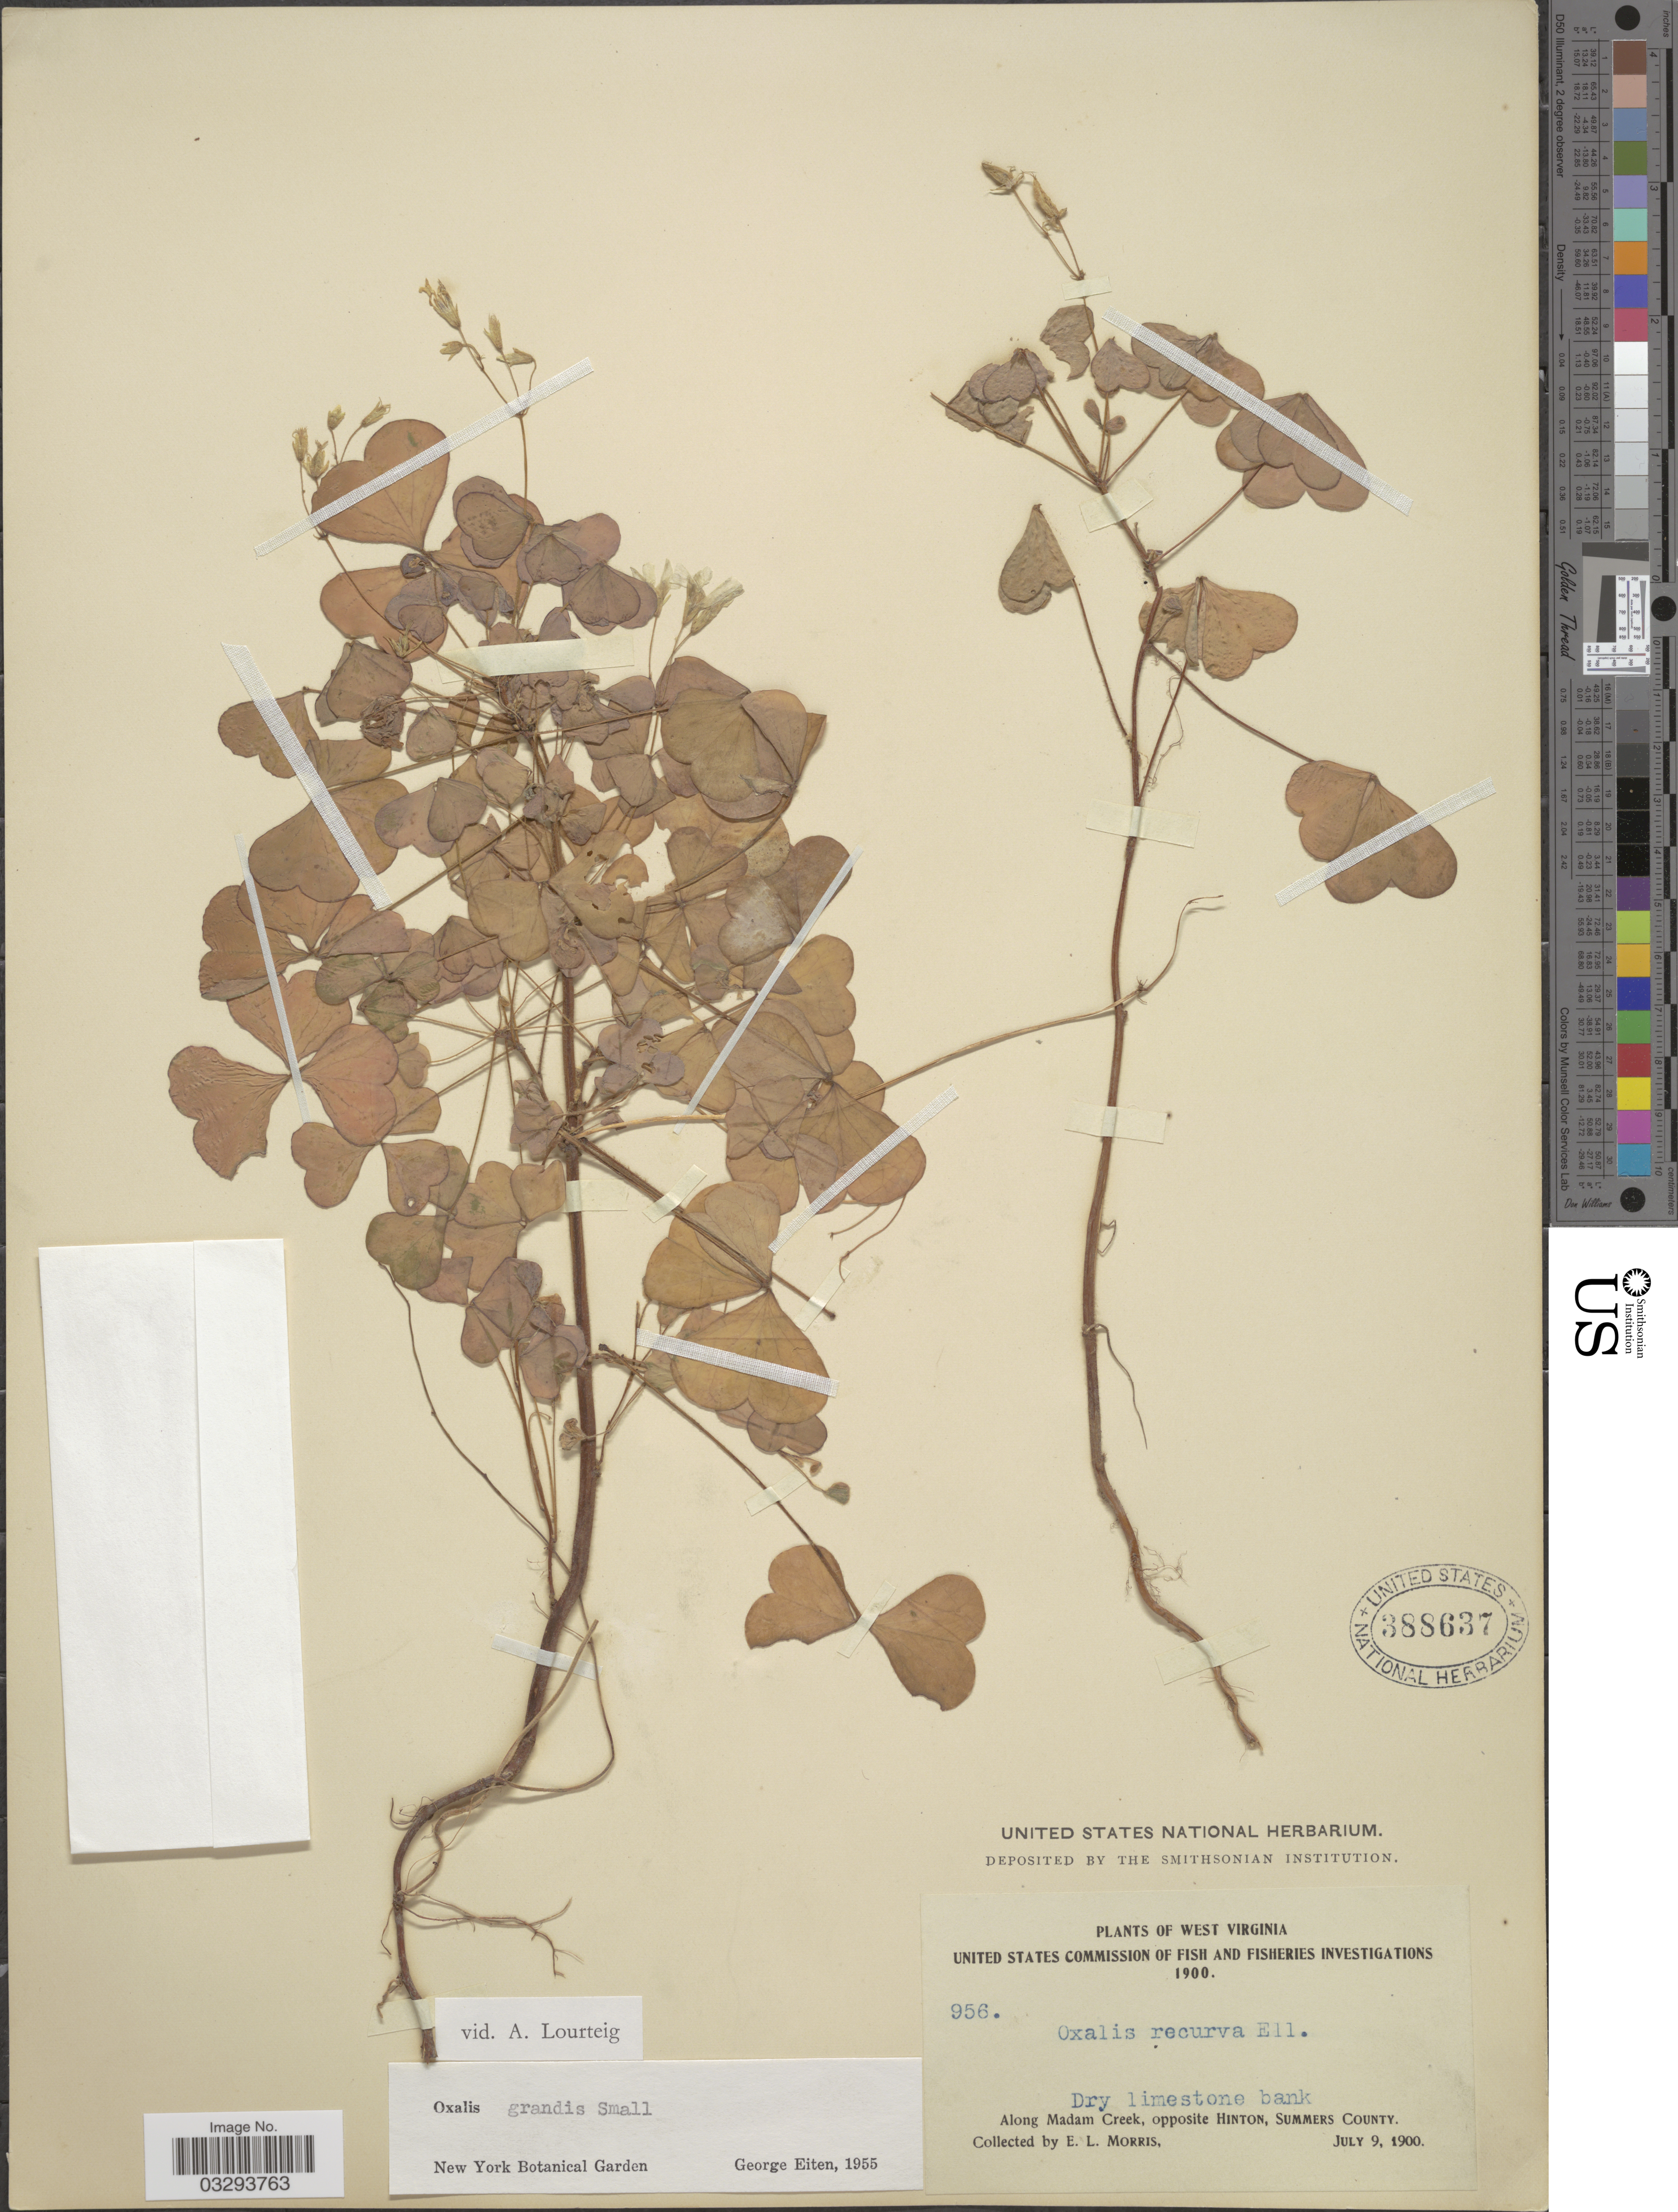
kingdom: Plantae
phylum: Tracheophyta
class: Magnoliopsida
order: Oxalidales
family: Oxalidaceae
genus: Oxalis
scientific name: Oxalis grandis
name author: Small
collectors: E. Morris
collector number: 956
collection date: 1900-07-09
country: United States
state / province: West Virginia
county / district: Summers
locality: Along Madam Creek, opposite Hinton, Summers County.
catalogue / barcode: US 388637